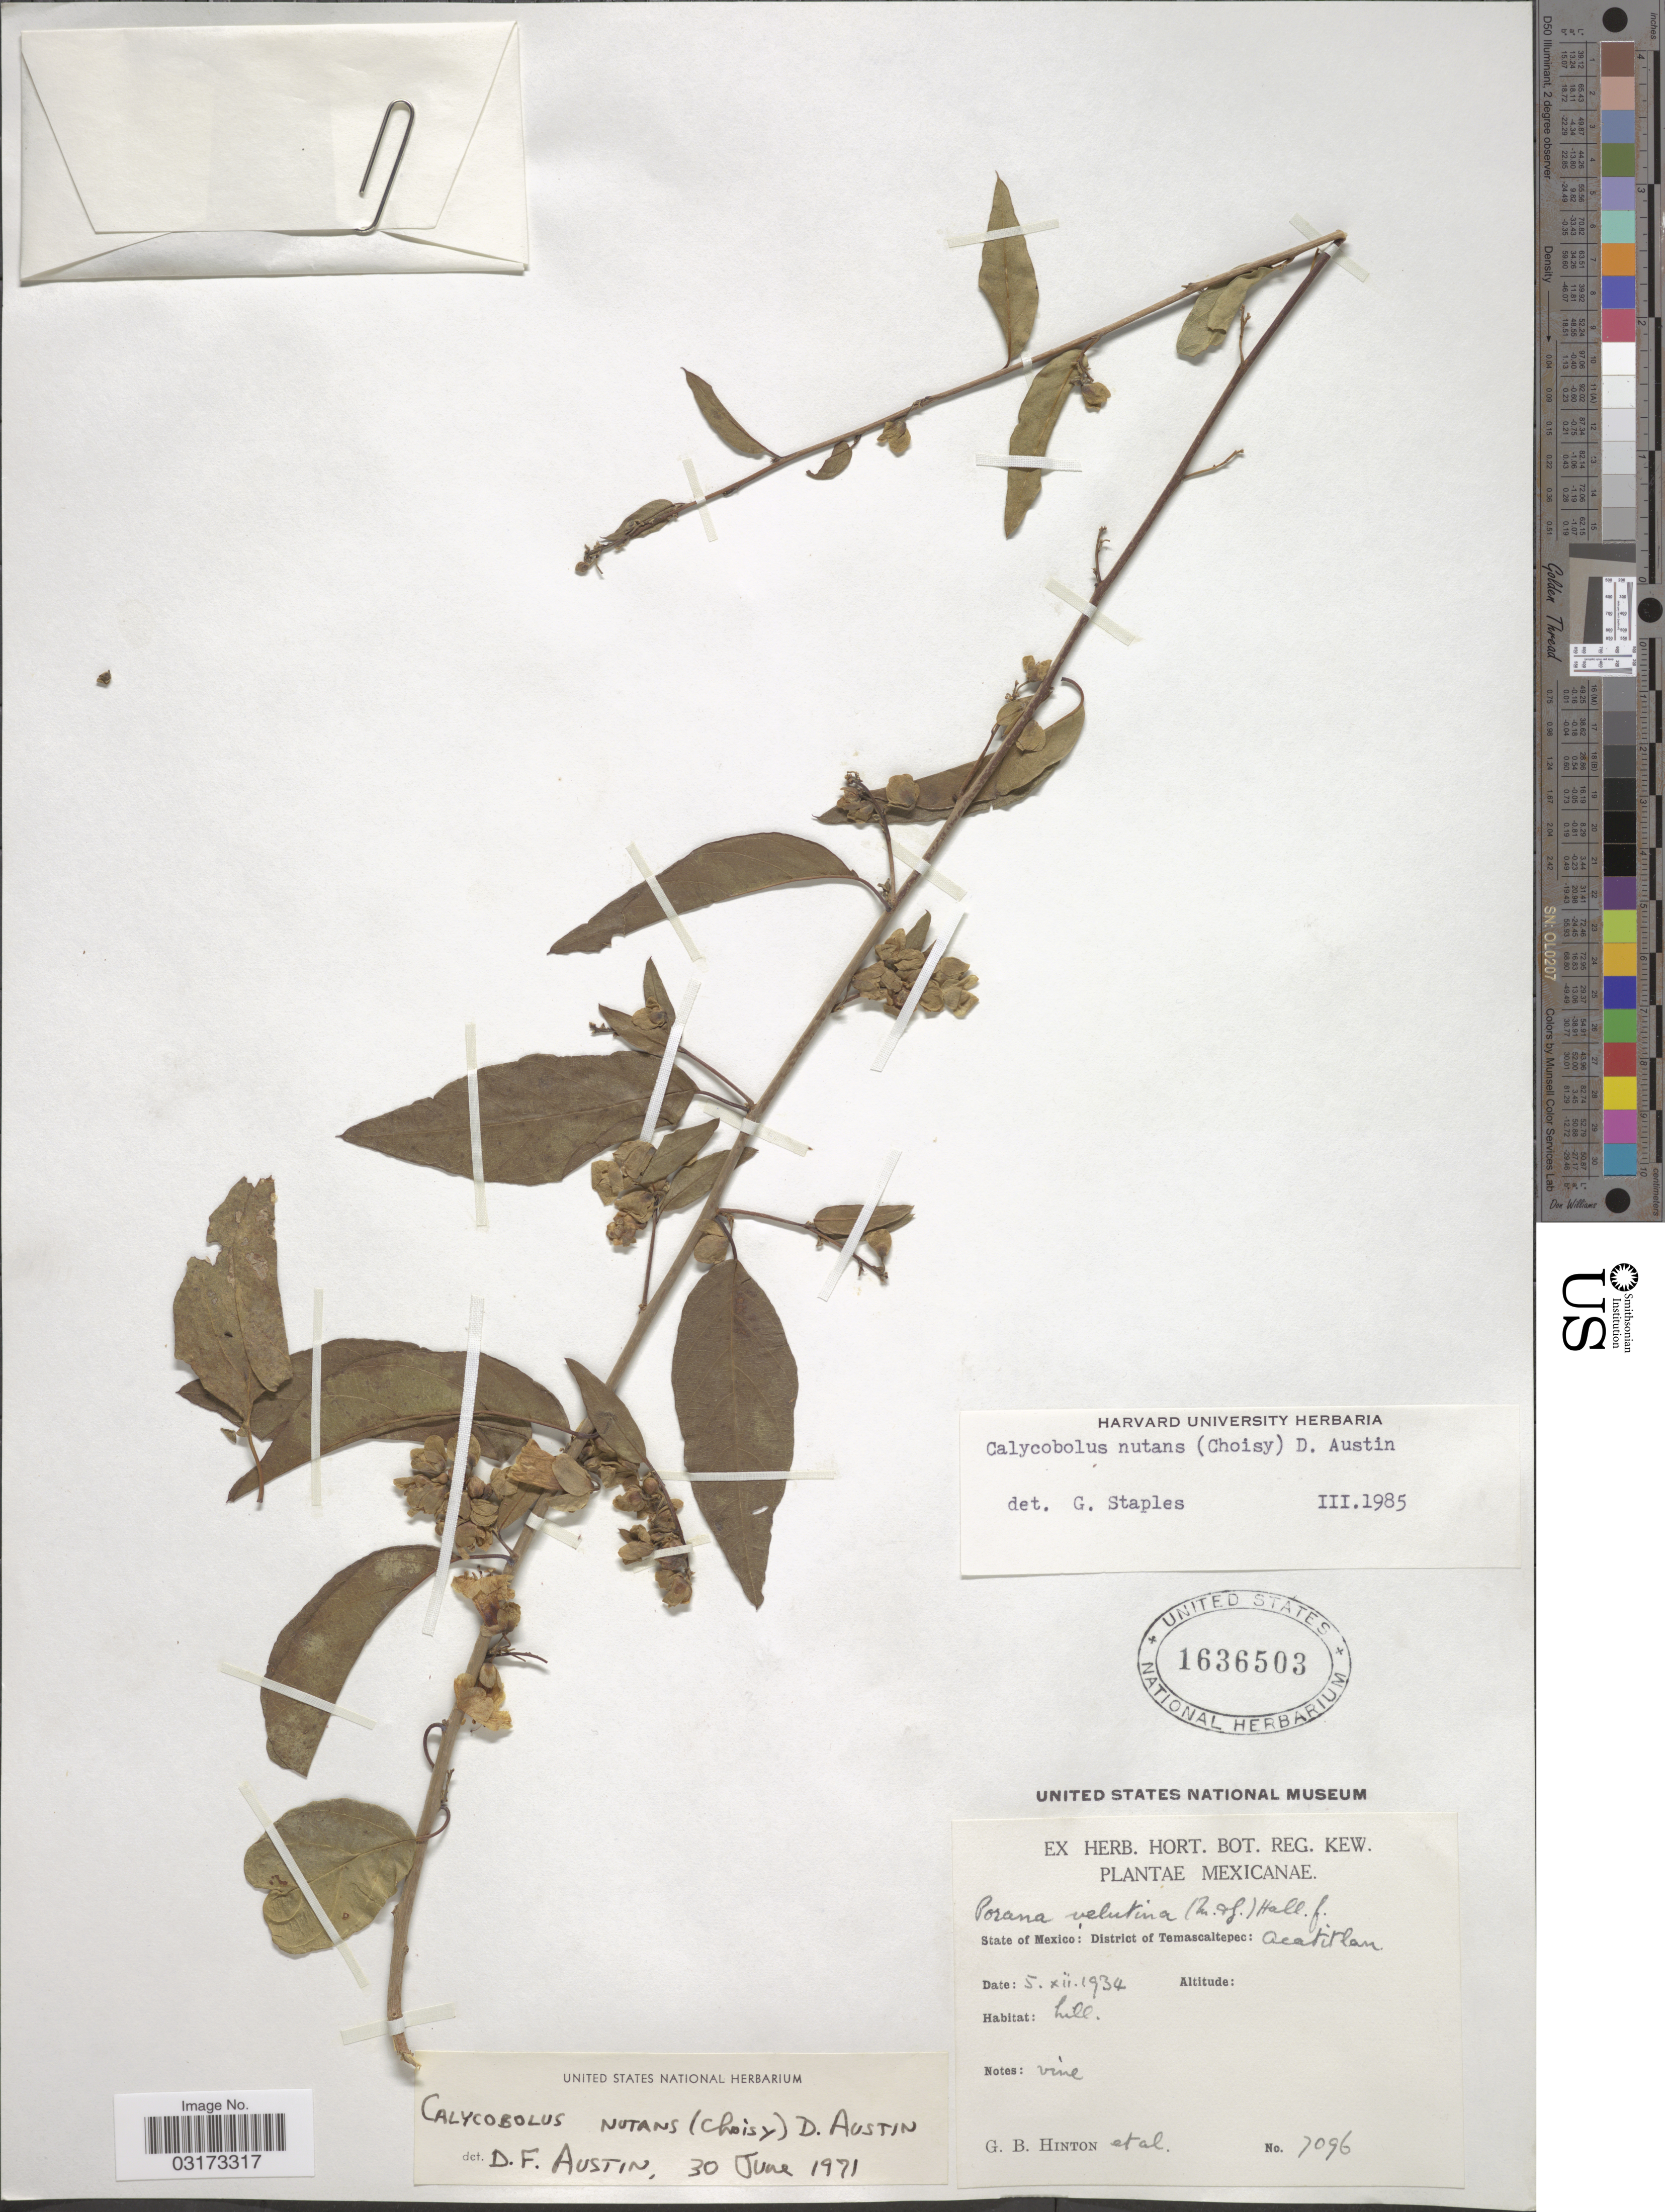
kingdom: Plantae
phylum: Tracheophyta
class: Magnoliopsida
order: Solanales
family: Convolvulaceae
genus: Calycobolus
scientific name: Calycobolus nutans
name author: (Moc. & Sessé ex Choisy) D.F. Austin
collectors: G. B. Hinton & et al.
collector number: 7096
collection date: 1934-12-05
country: Mexico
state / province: México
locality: District of Temascaltepec: Acatitlan.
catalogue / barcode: US 1636503